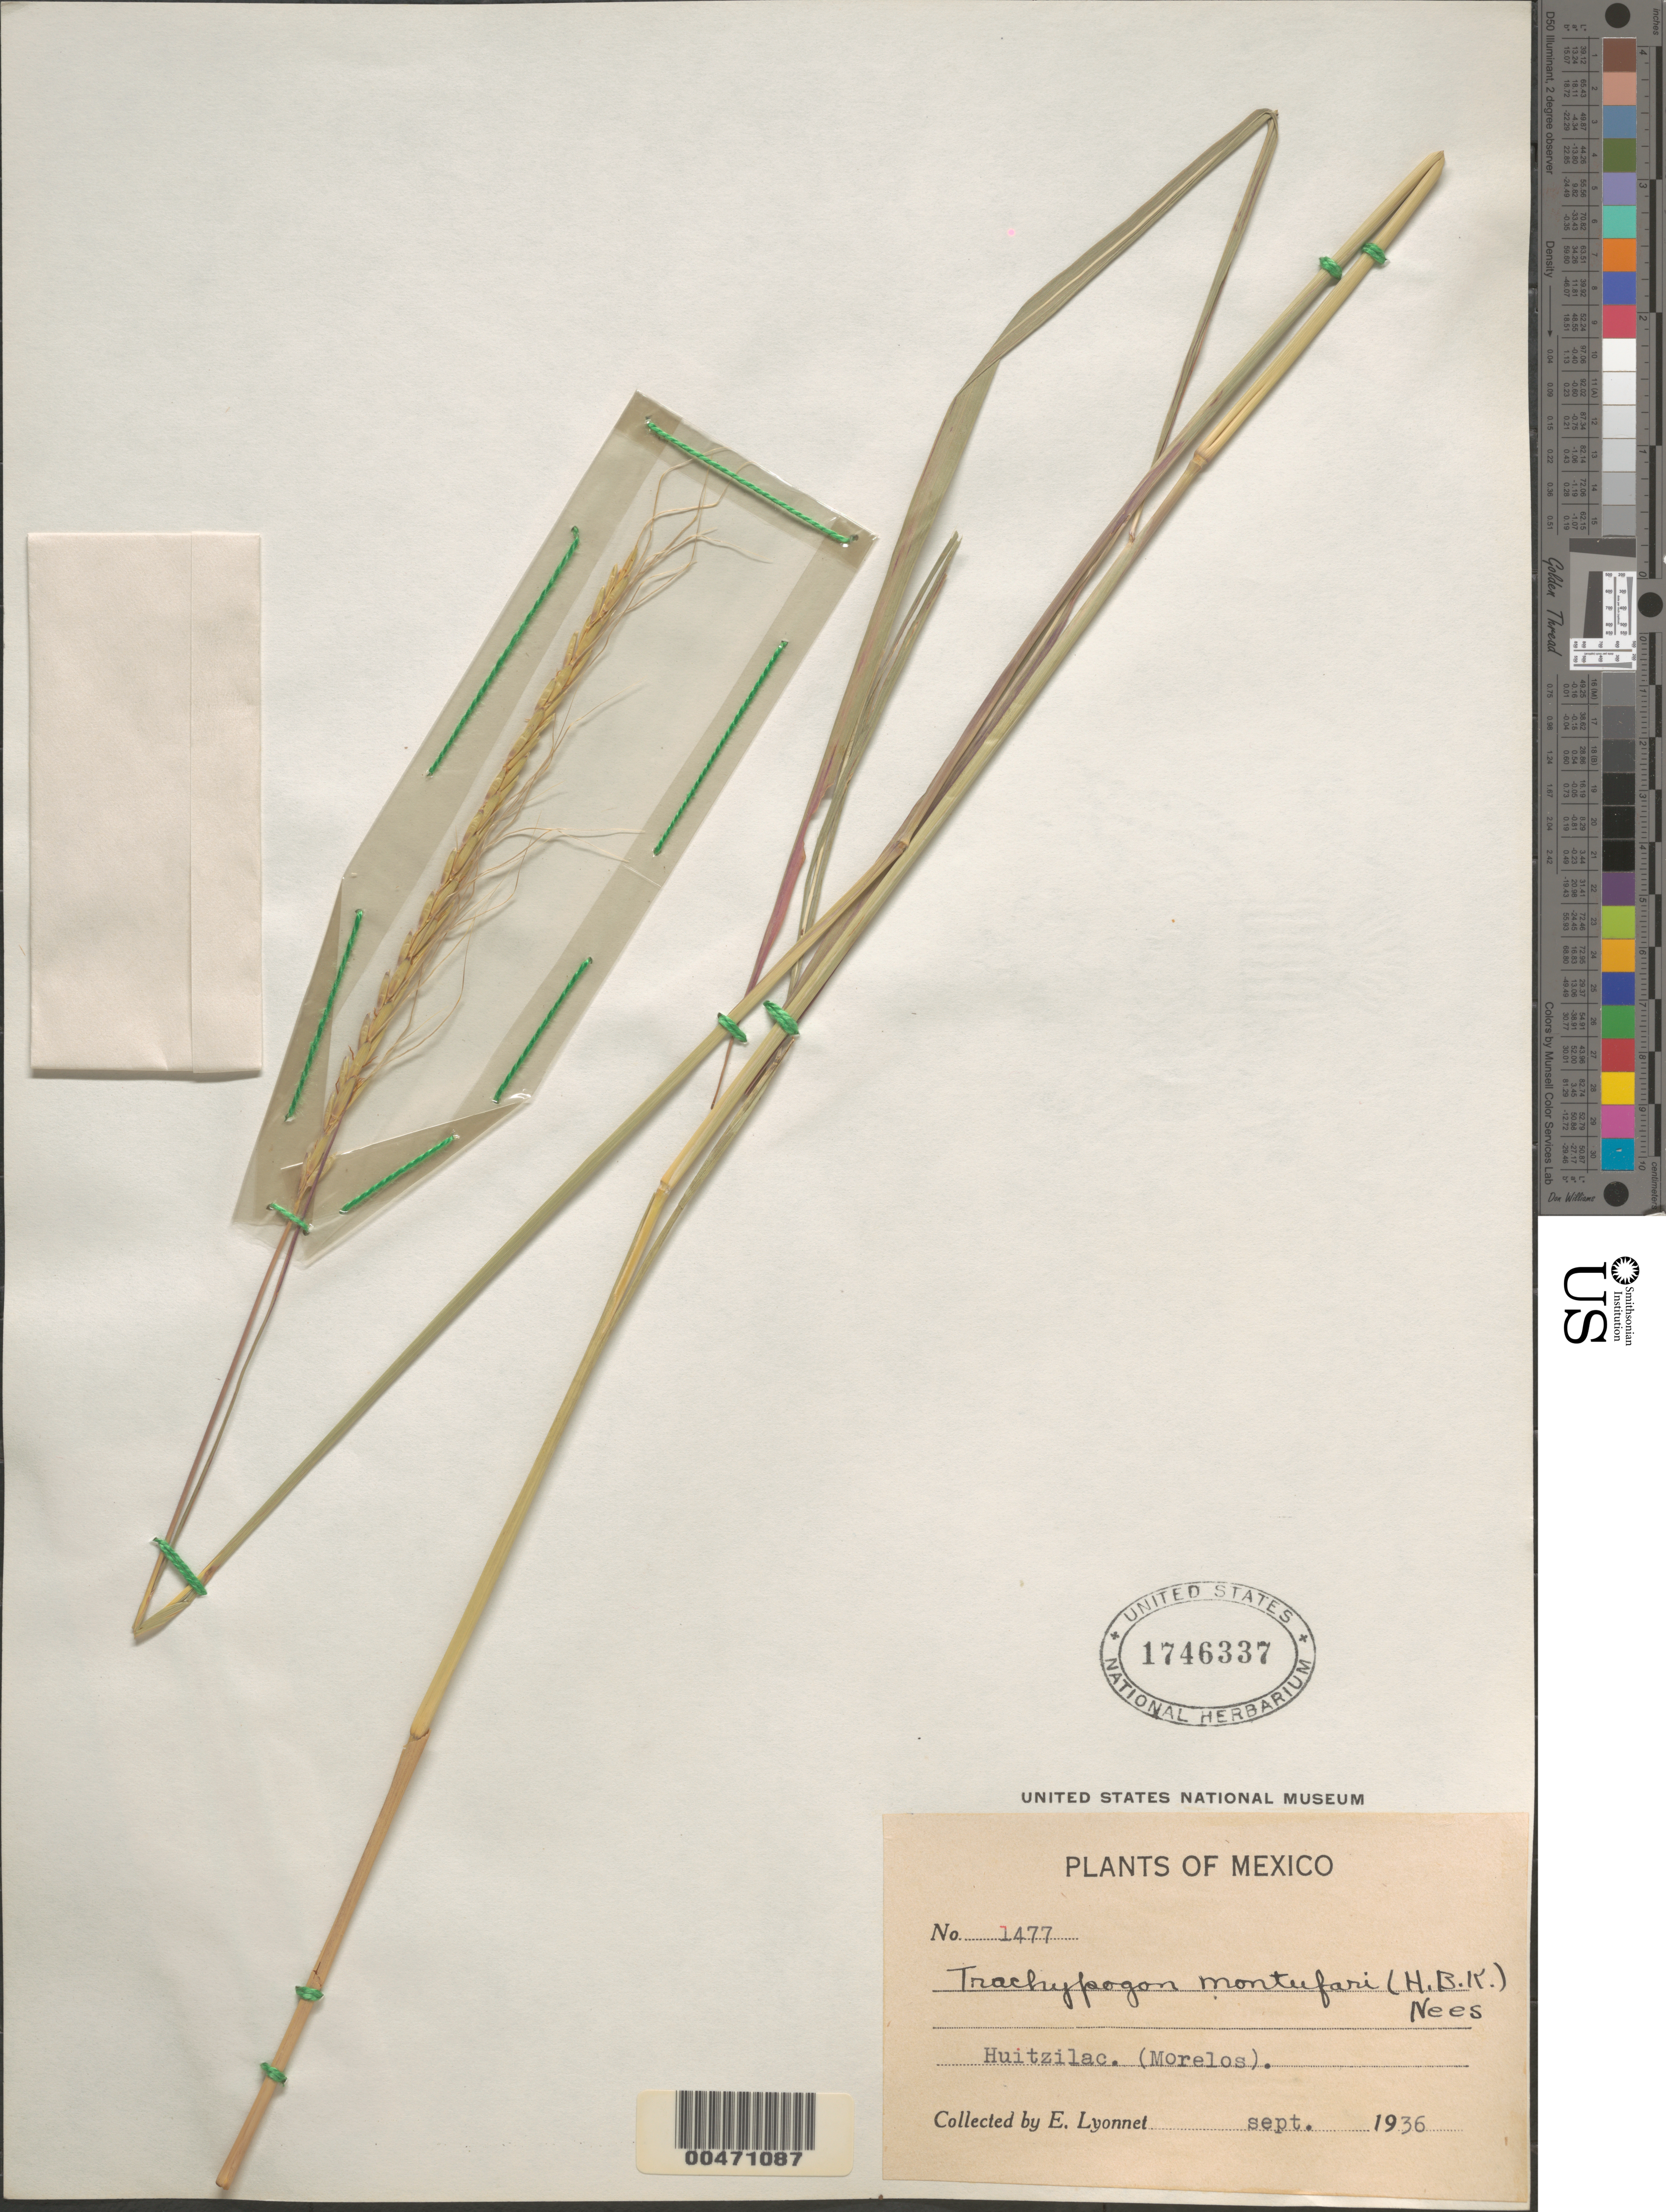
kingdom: Plantae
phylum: Tracheophyta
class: Liliopsida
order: Poales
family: Poaceae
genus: Trachypogon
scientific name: Trachypogon sp.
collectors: Bro. E. Lyonnet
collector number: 1477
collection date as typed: Sep 1936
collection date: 1936-09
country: Mexico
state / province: Morelos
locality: Huitzilac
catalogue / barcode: US 1746337